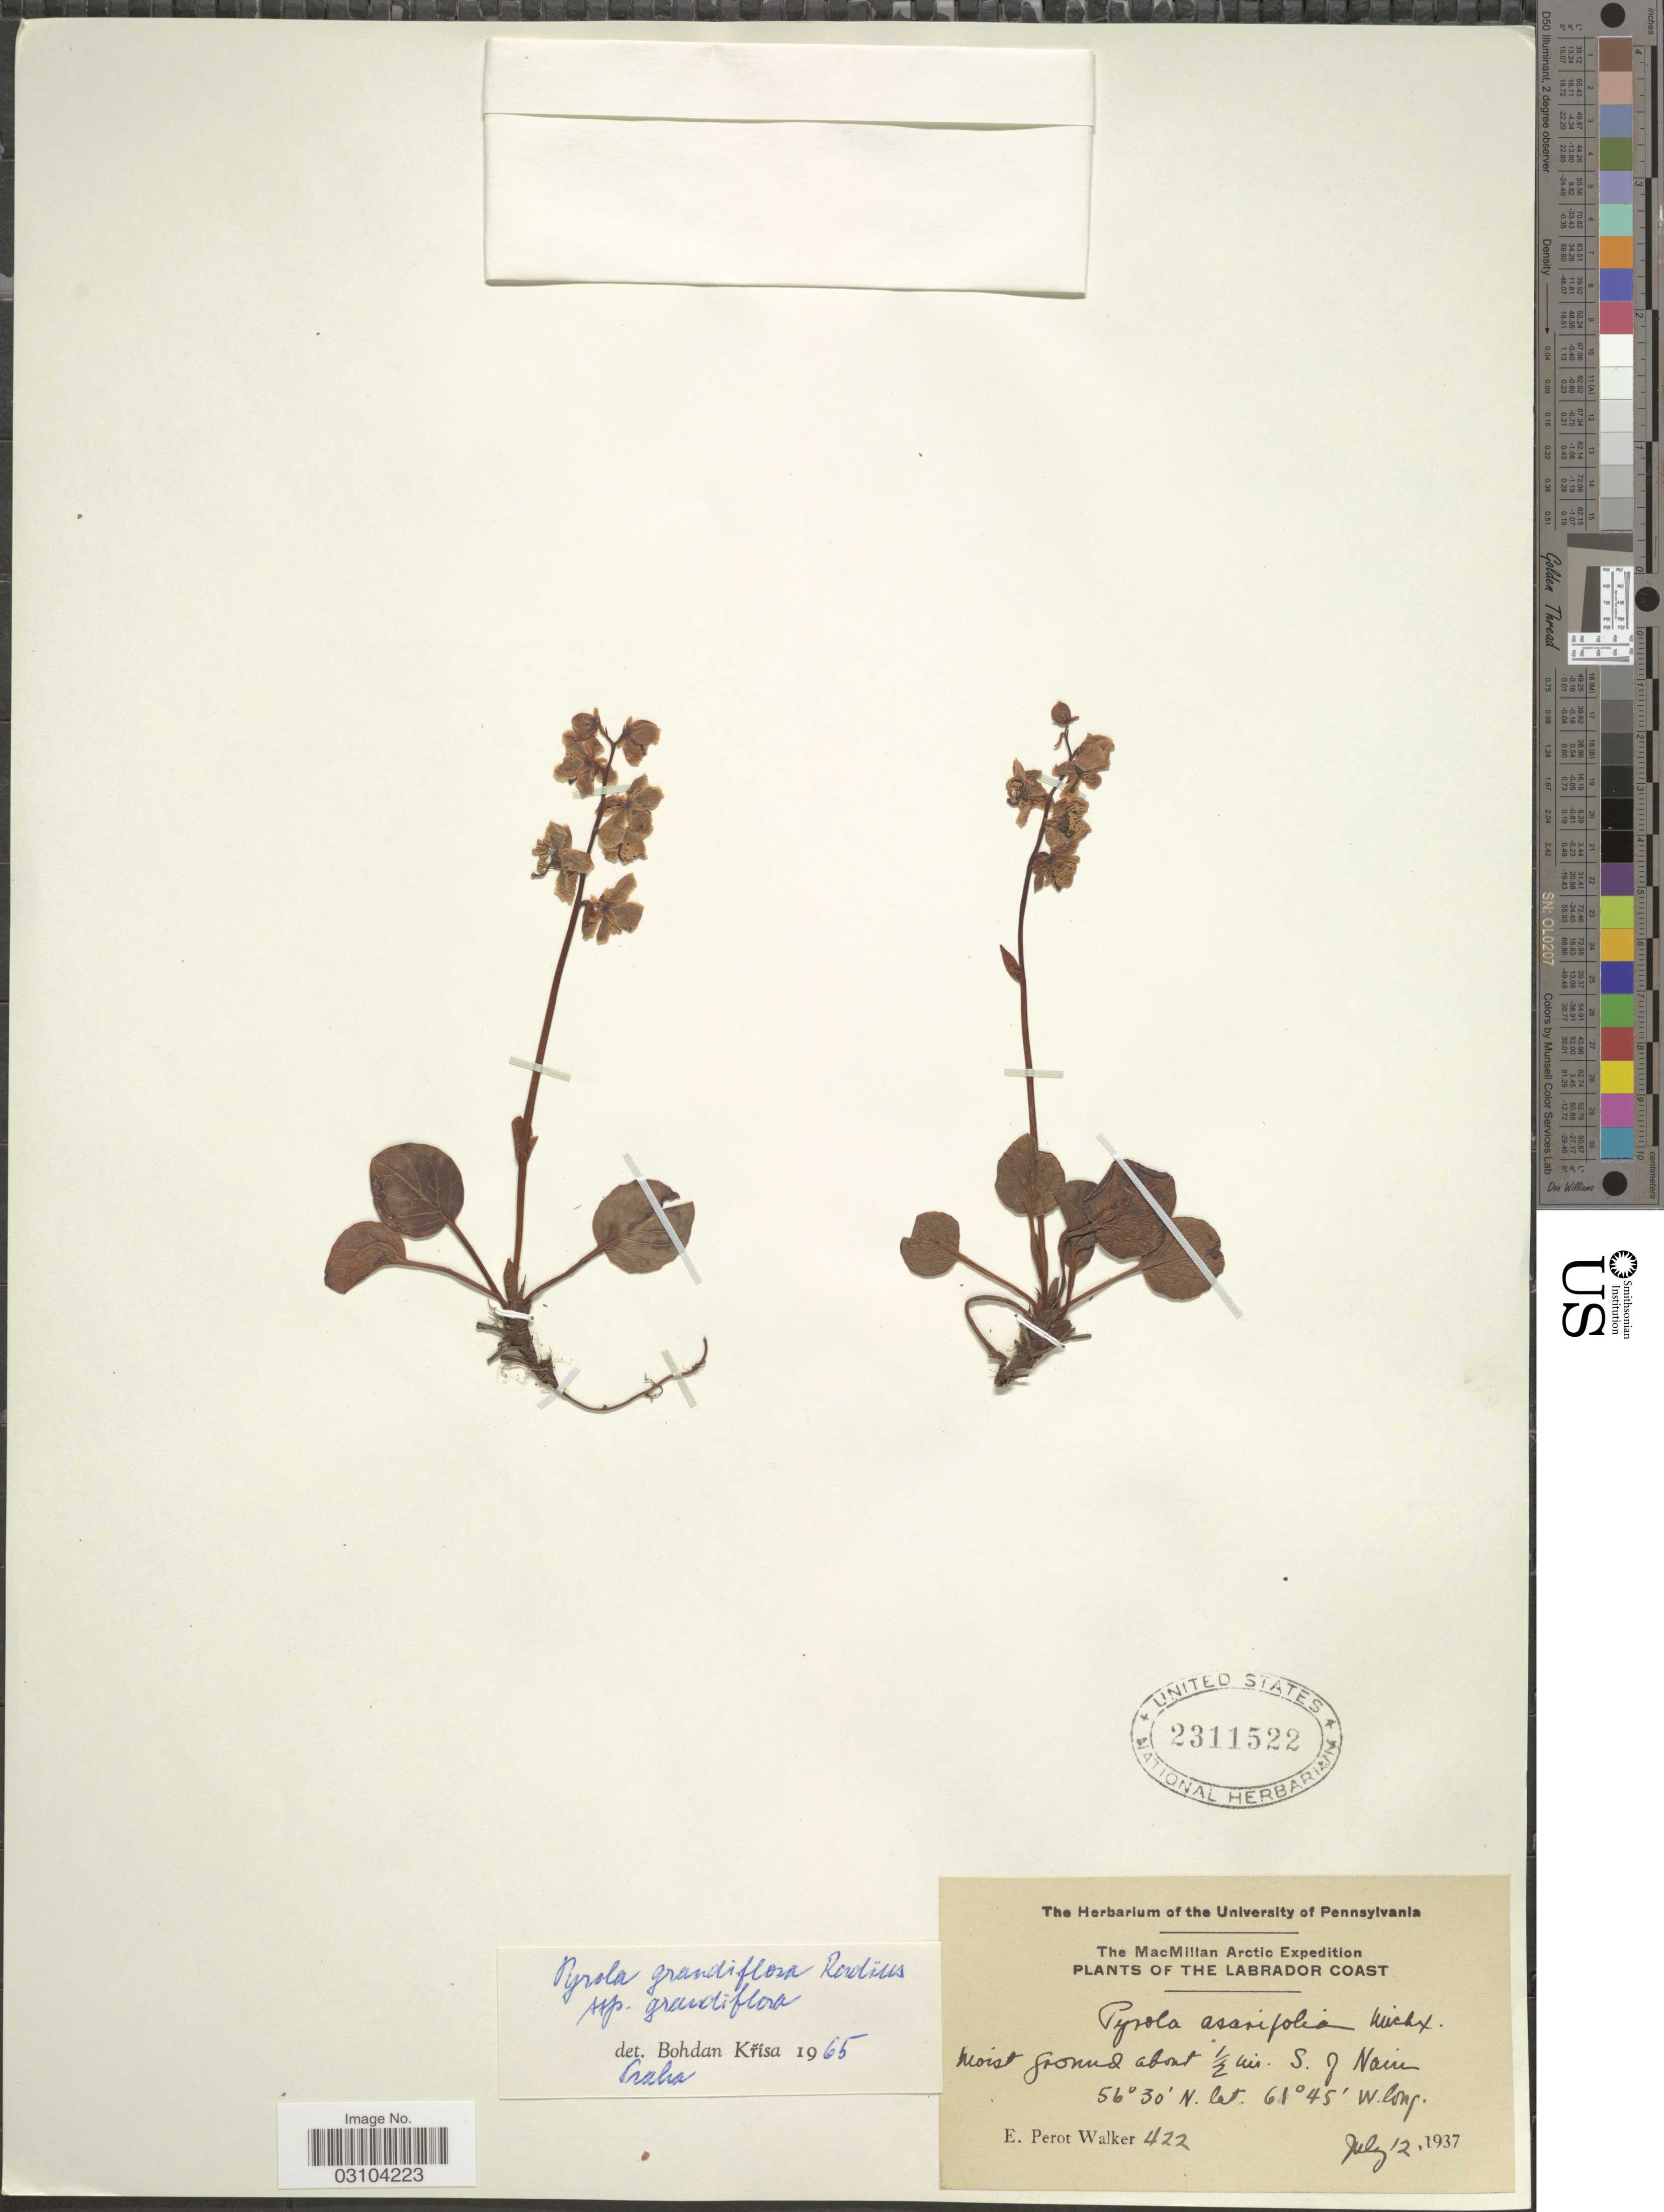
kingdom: Plantae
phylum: Tracheophyta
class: Magnoliopsida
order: Ericales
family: Ericaceae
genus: Pyrola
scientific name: Pyrola grandiflora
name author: Radius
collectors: E. Walker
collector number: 422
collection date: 1937-07-12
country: Canada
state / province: Newfoundland and Labrador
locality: Arctic. Labrador Coast. About ½ mi. S. of Nain.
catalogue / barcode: US 2311522